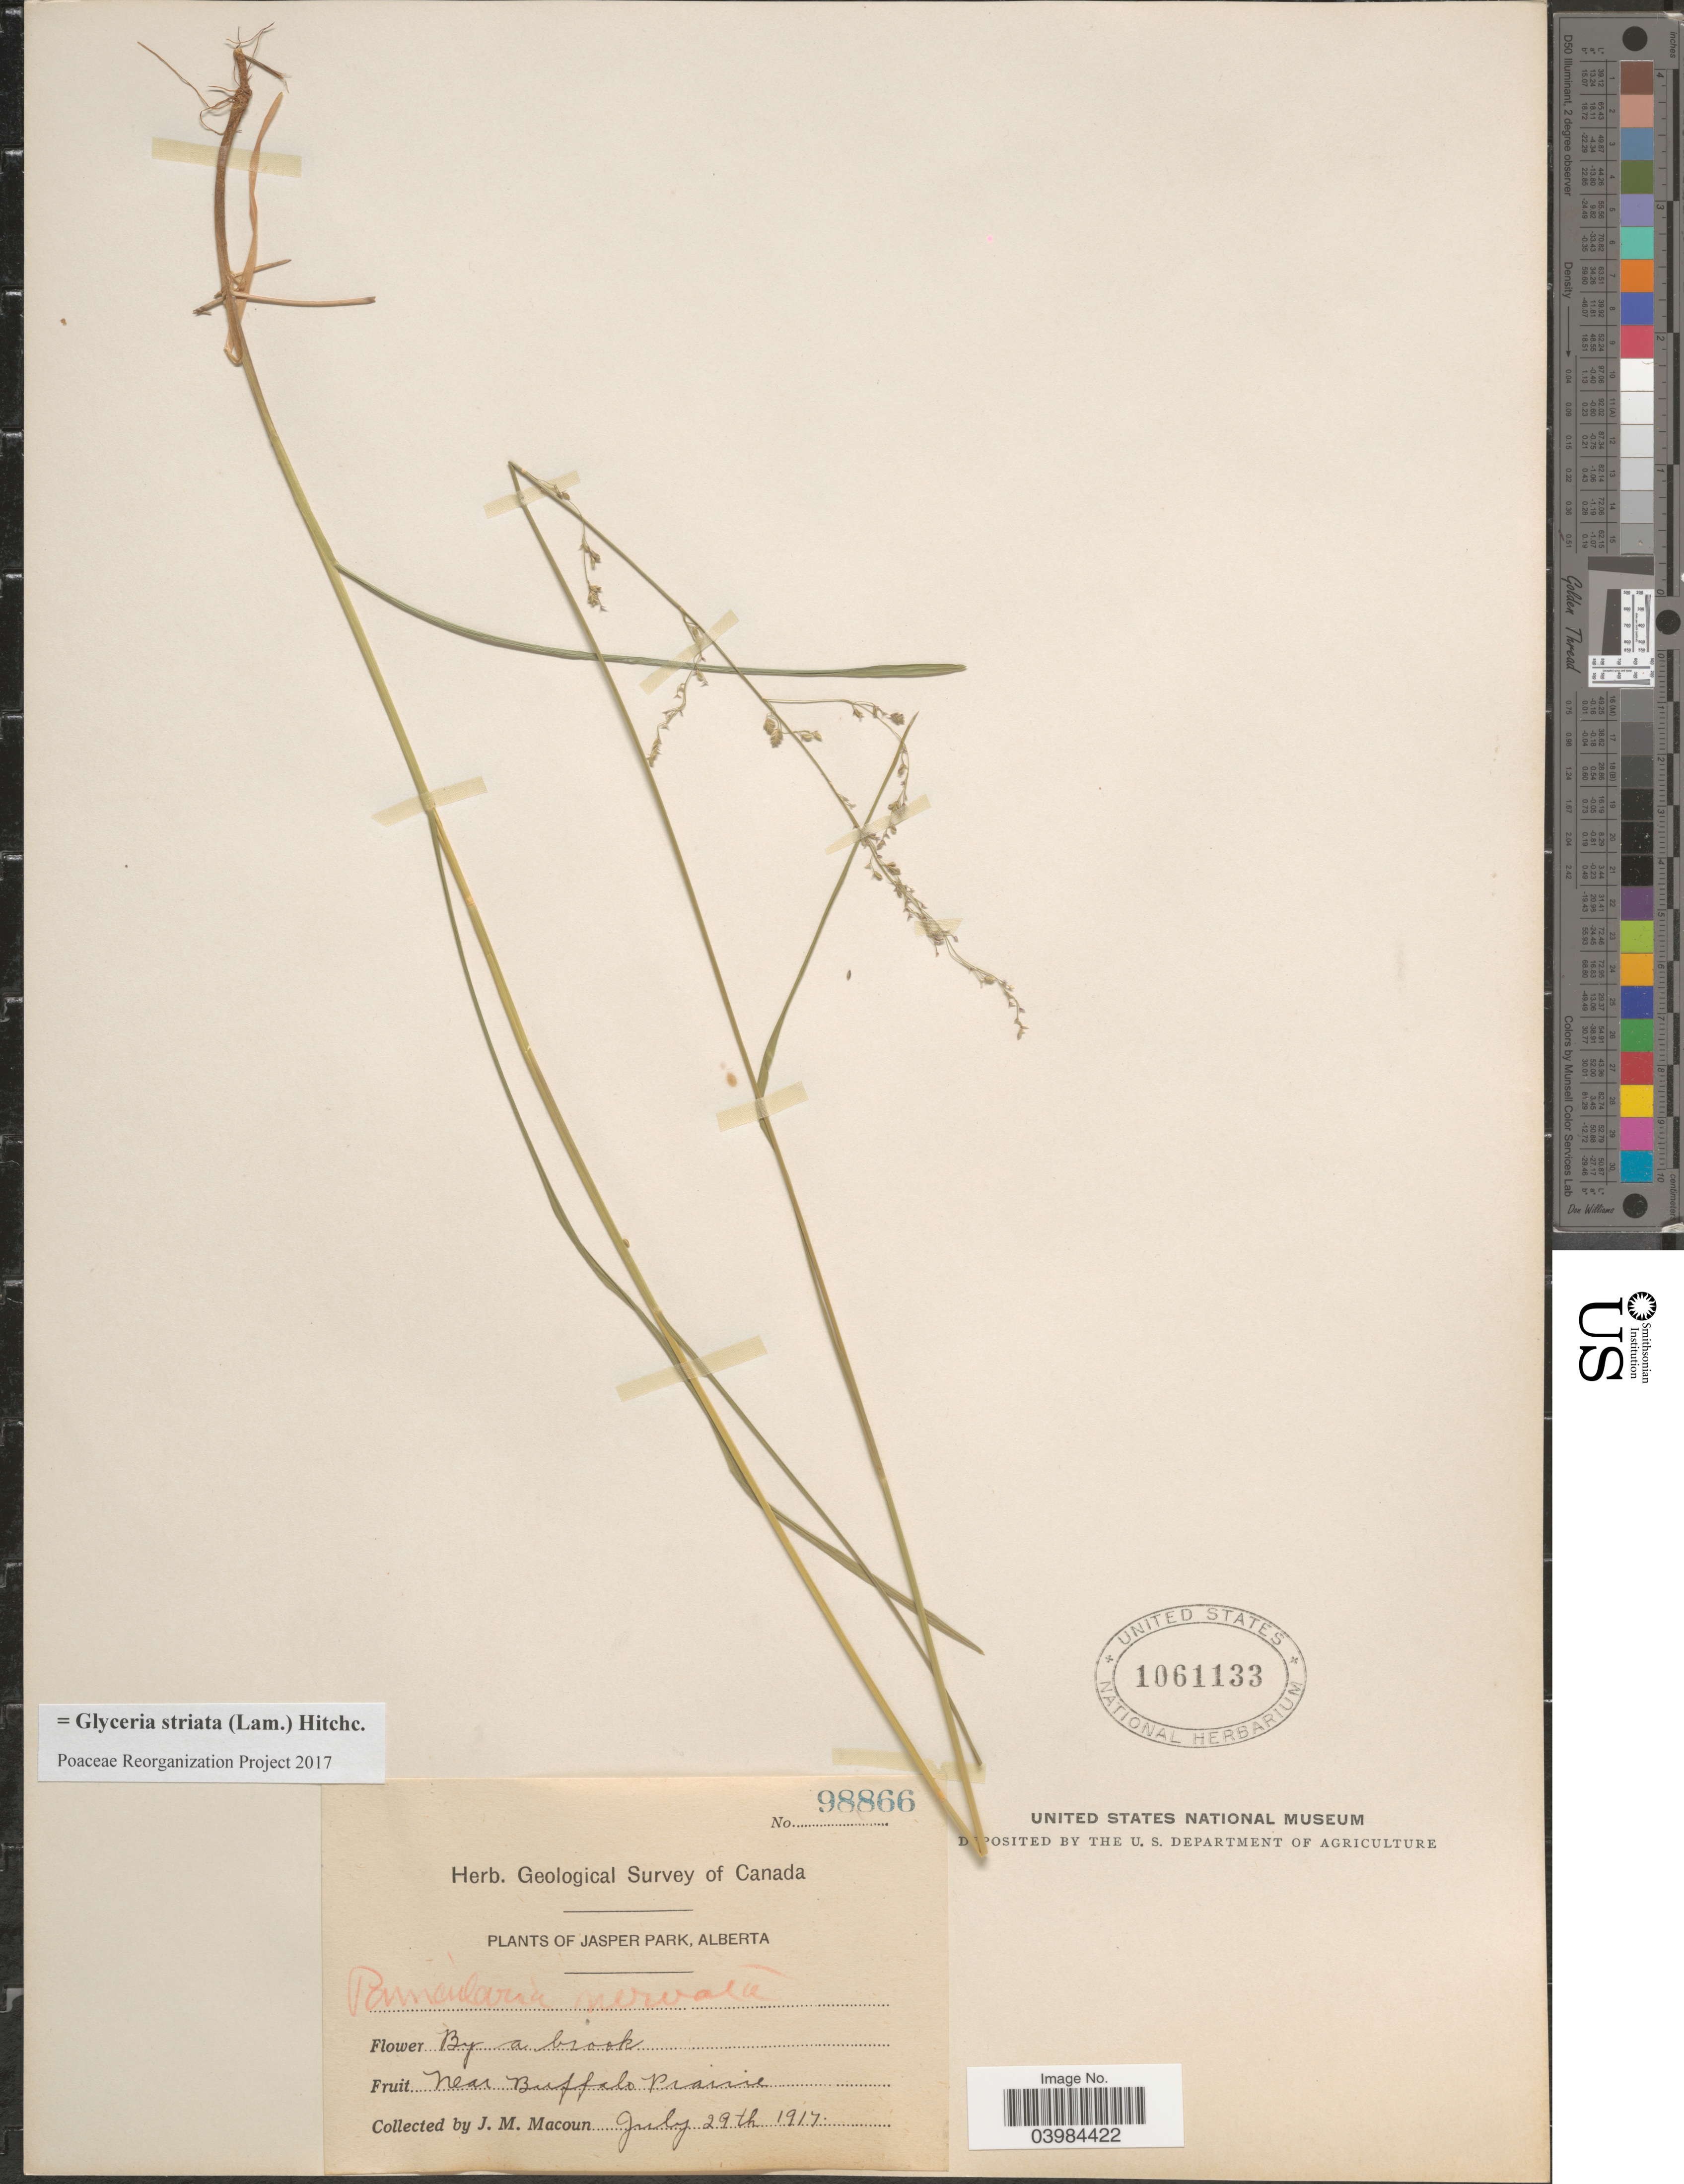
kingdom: Plantae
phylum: Tracheophyta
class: Liliopsida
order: Poales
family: Poaceae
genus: Glyceria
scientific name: Glyceria striata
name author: (Lam.) Hitchc.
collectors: J. M. Macoun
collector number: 98866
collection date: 1917-07-29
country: Canada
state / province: Alberta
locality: Jasper Park. Near Buffalo Prairie.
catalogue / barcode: US 1061133